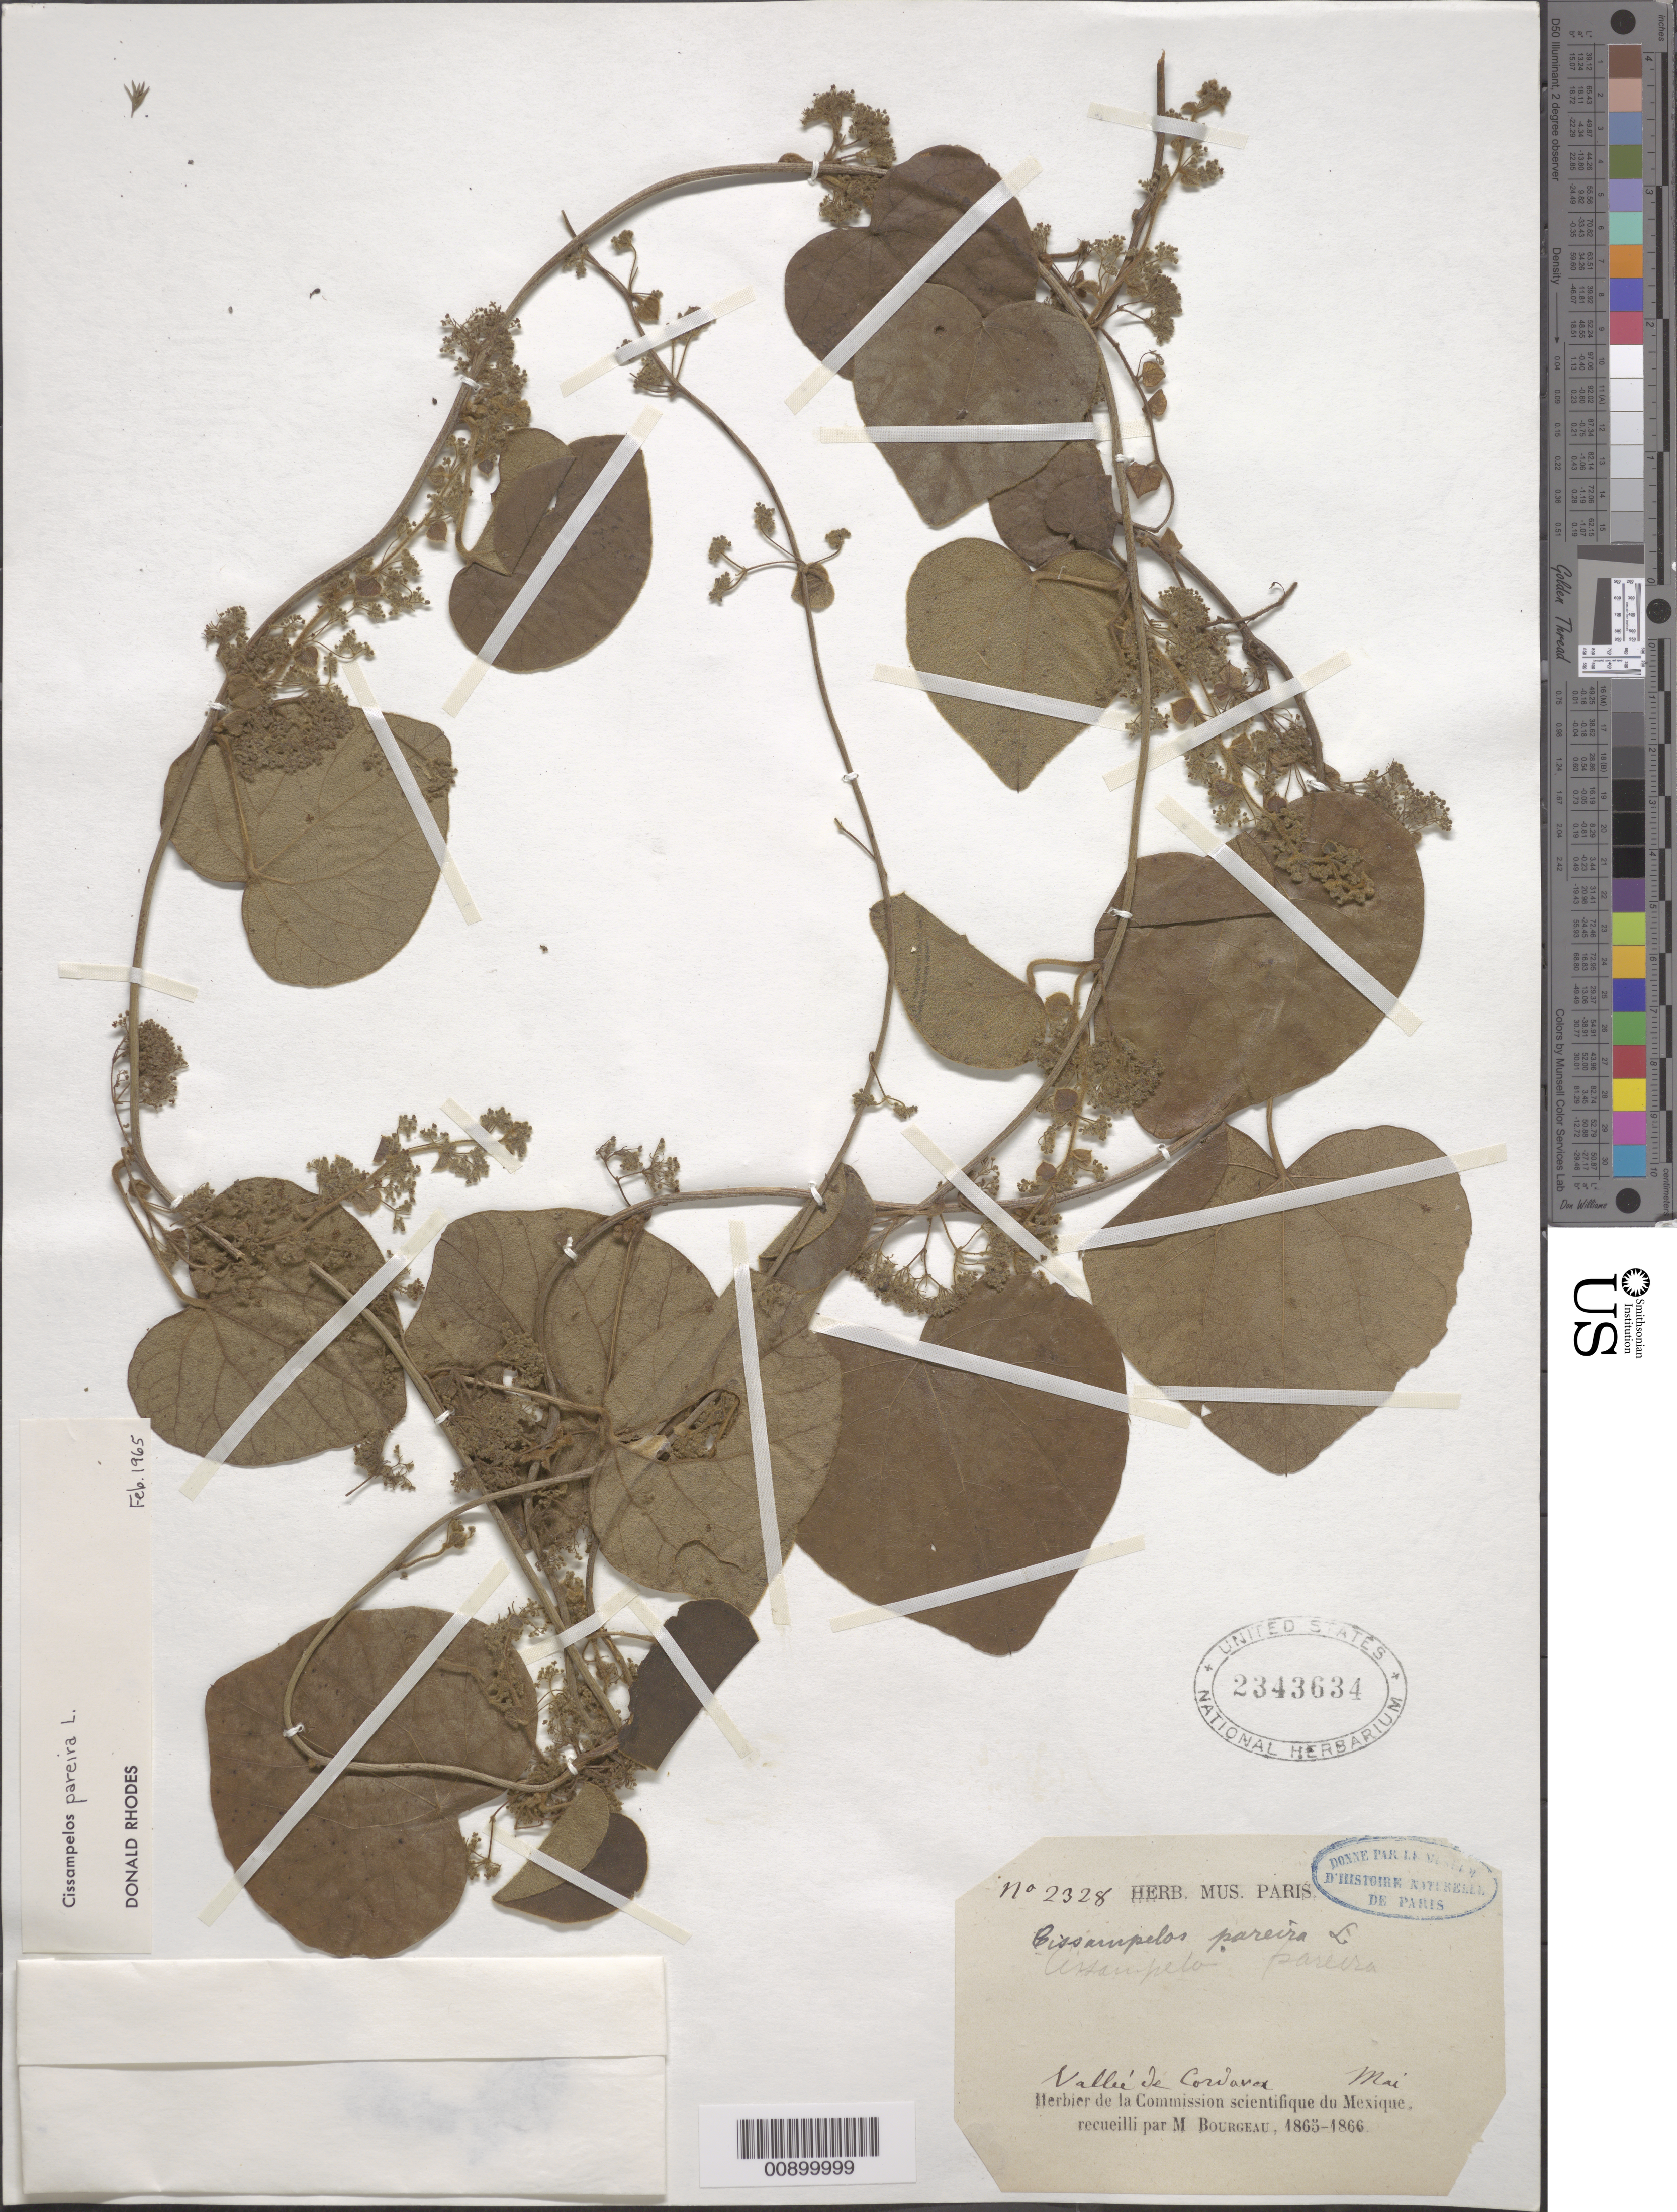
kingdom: Plantae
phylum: Tracheophyta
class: Magnoliopsida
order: Ranunculales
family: Menispermaceae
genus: Cissampelos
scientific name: Cissampelos pareira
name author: L.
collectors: E. Bourgeau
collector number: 2328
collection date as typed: May 186-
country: Mexico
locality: Valleé de Cordova.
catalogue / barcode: US 2343634